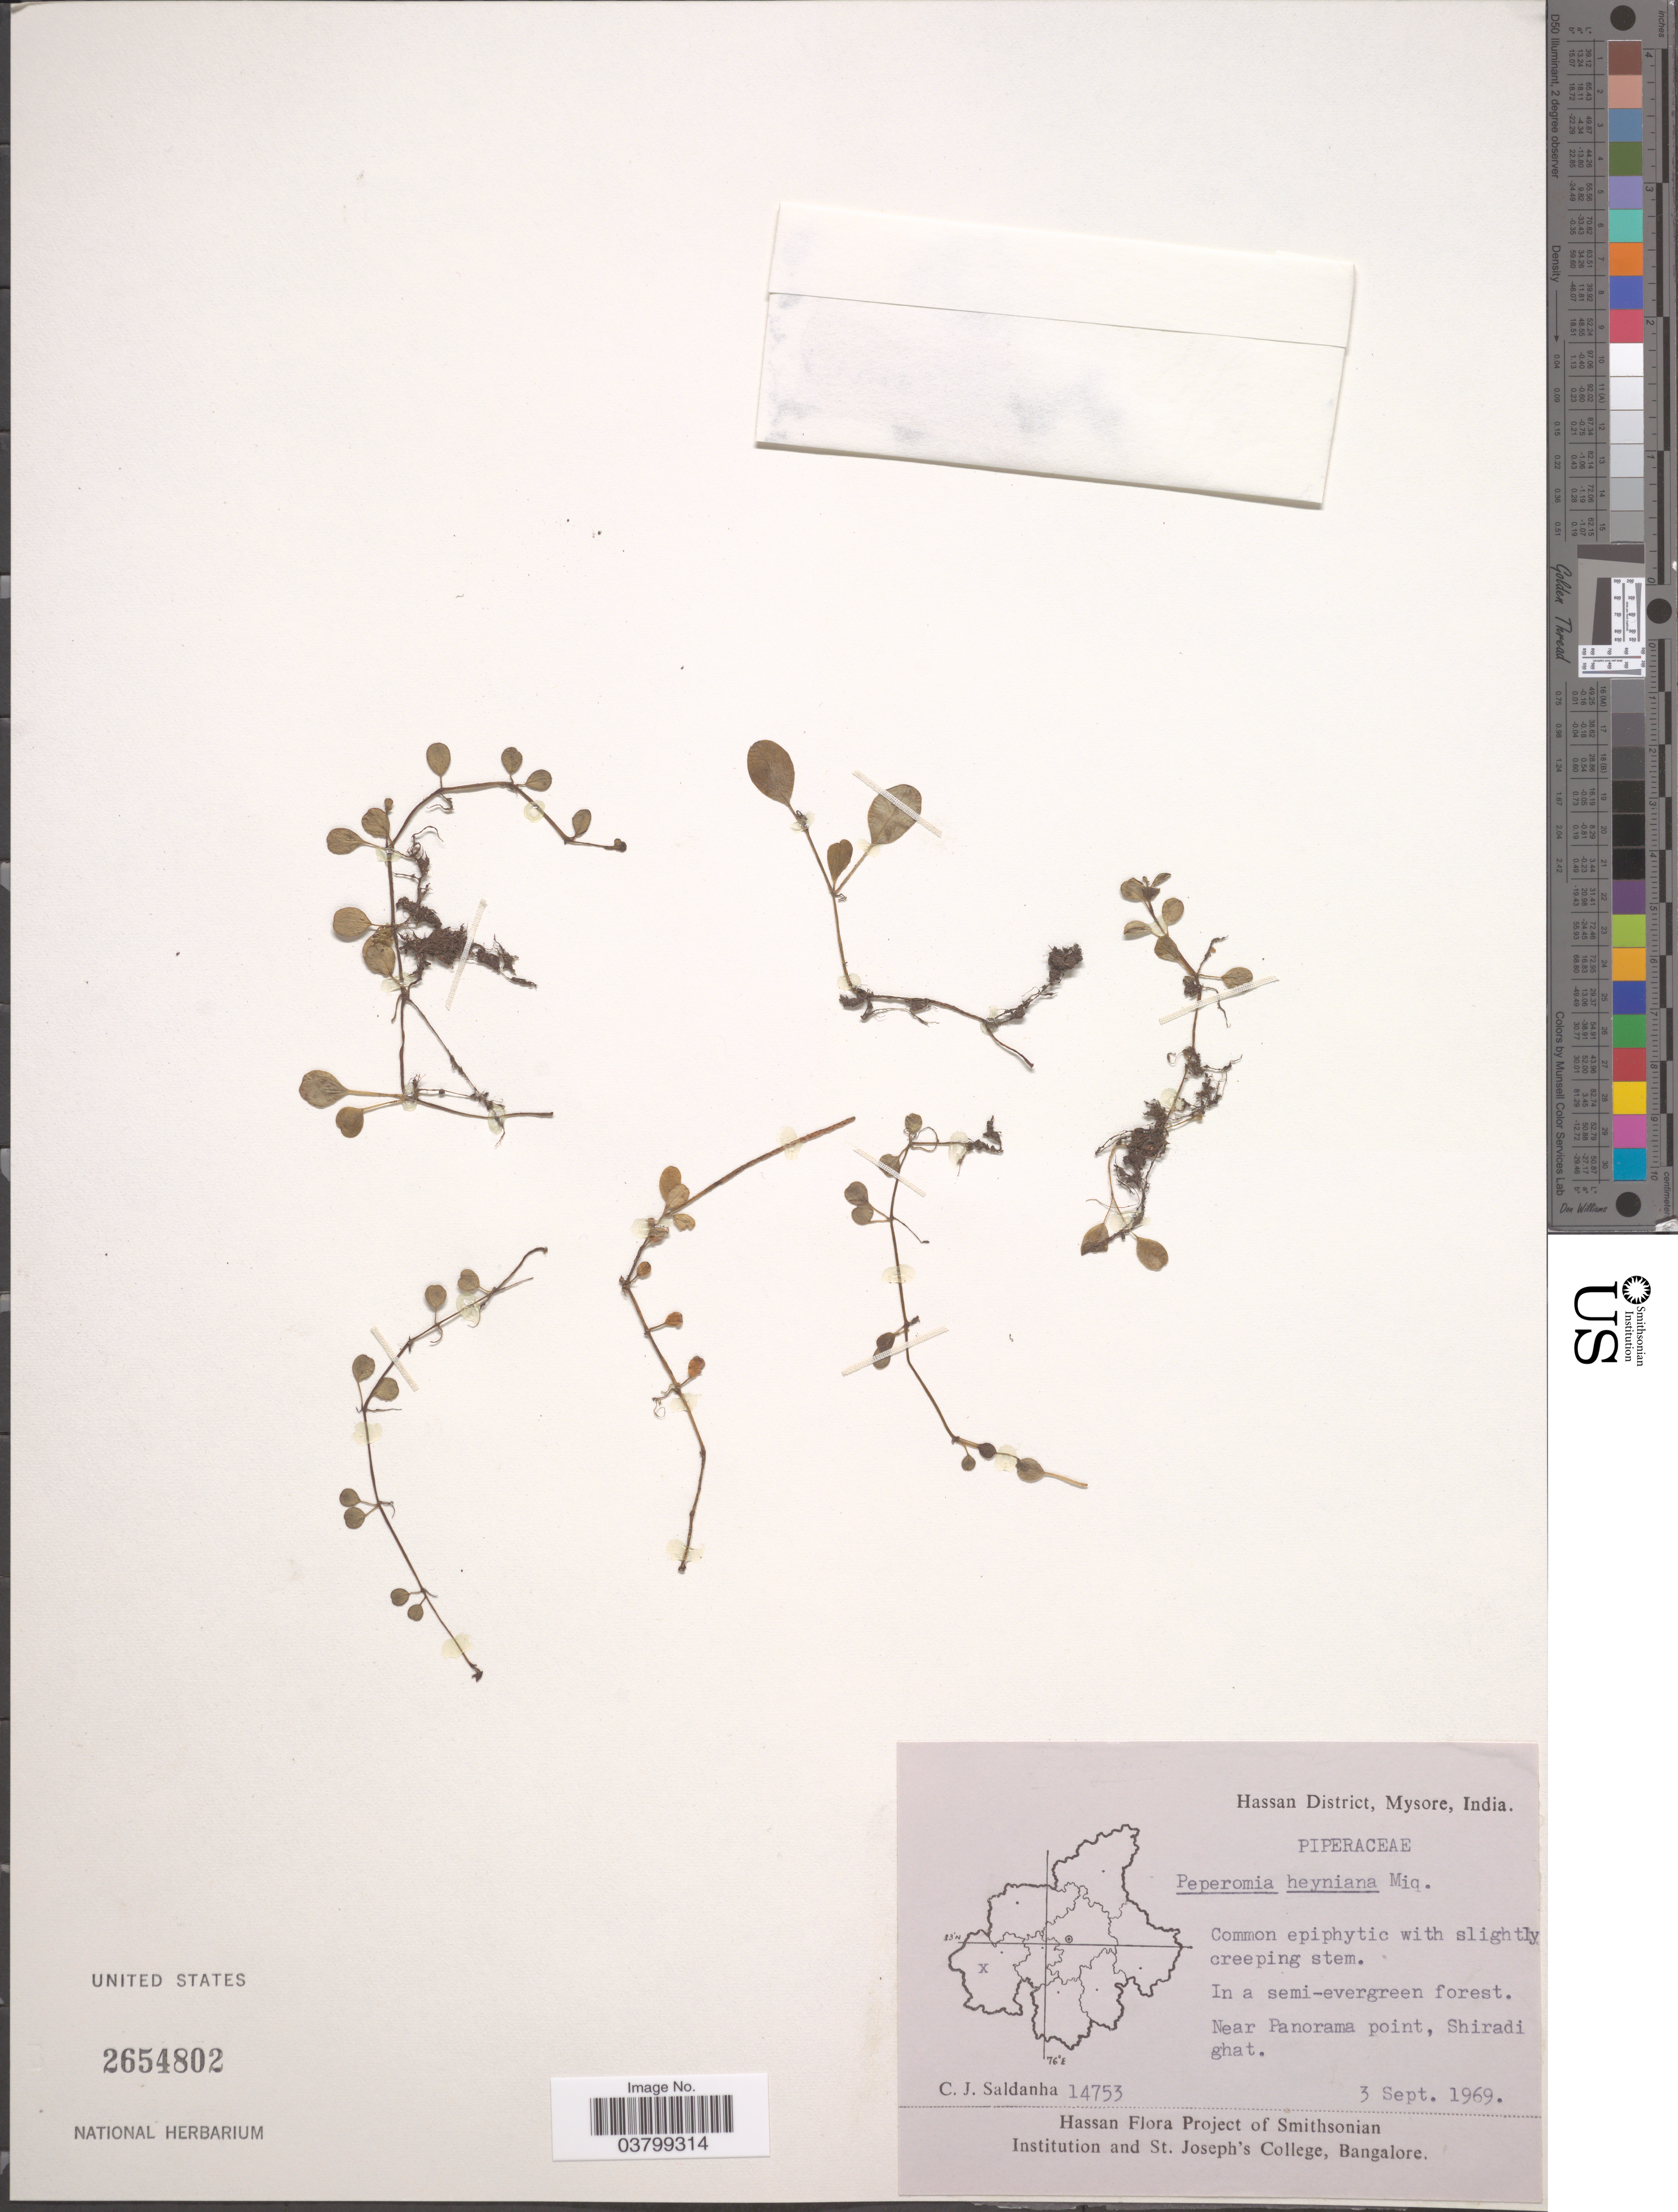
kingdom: Plantae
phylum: Tracheophyta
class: Magnoliopsida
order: Piperales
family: Piperaceae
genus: Peperomia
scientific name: Peperomia heyneana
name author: Miq.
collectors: C. J. Saldanha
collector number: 14753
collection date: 1969-09-03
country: India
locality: Hassan District, Mysore. Near Panorama point, Shiradi ghat.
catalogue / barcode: US 2654802